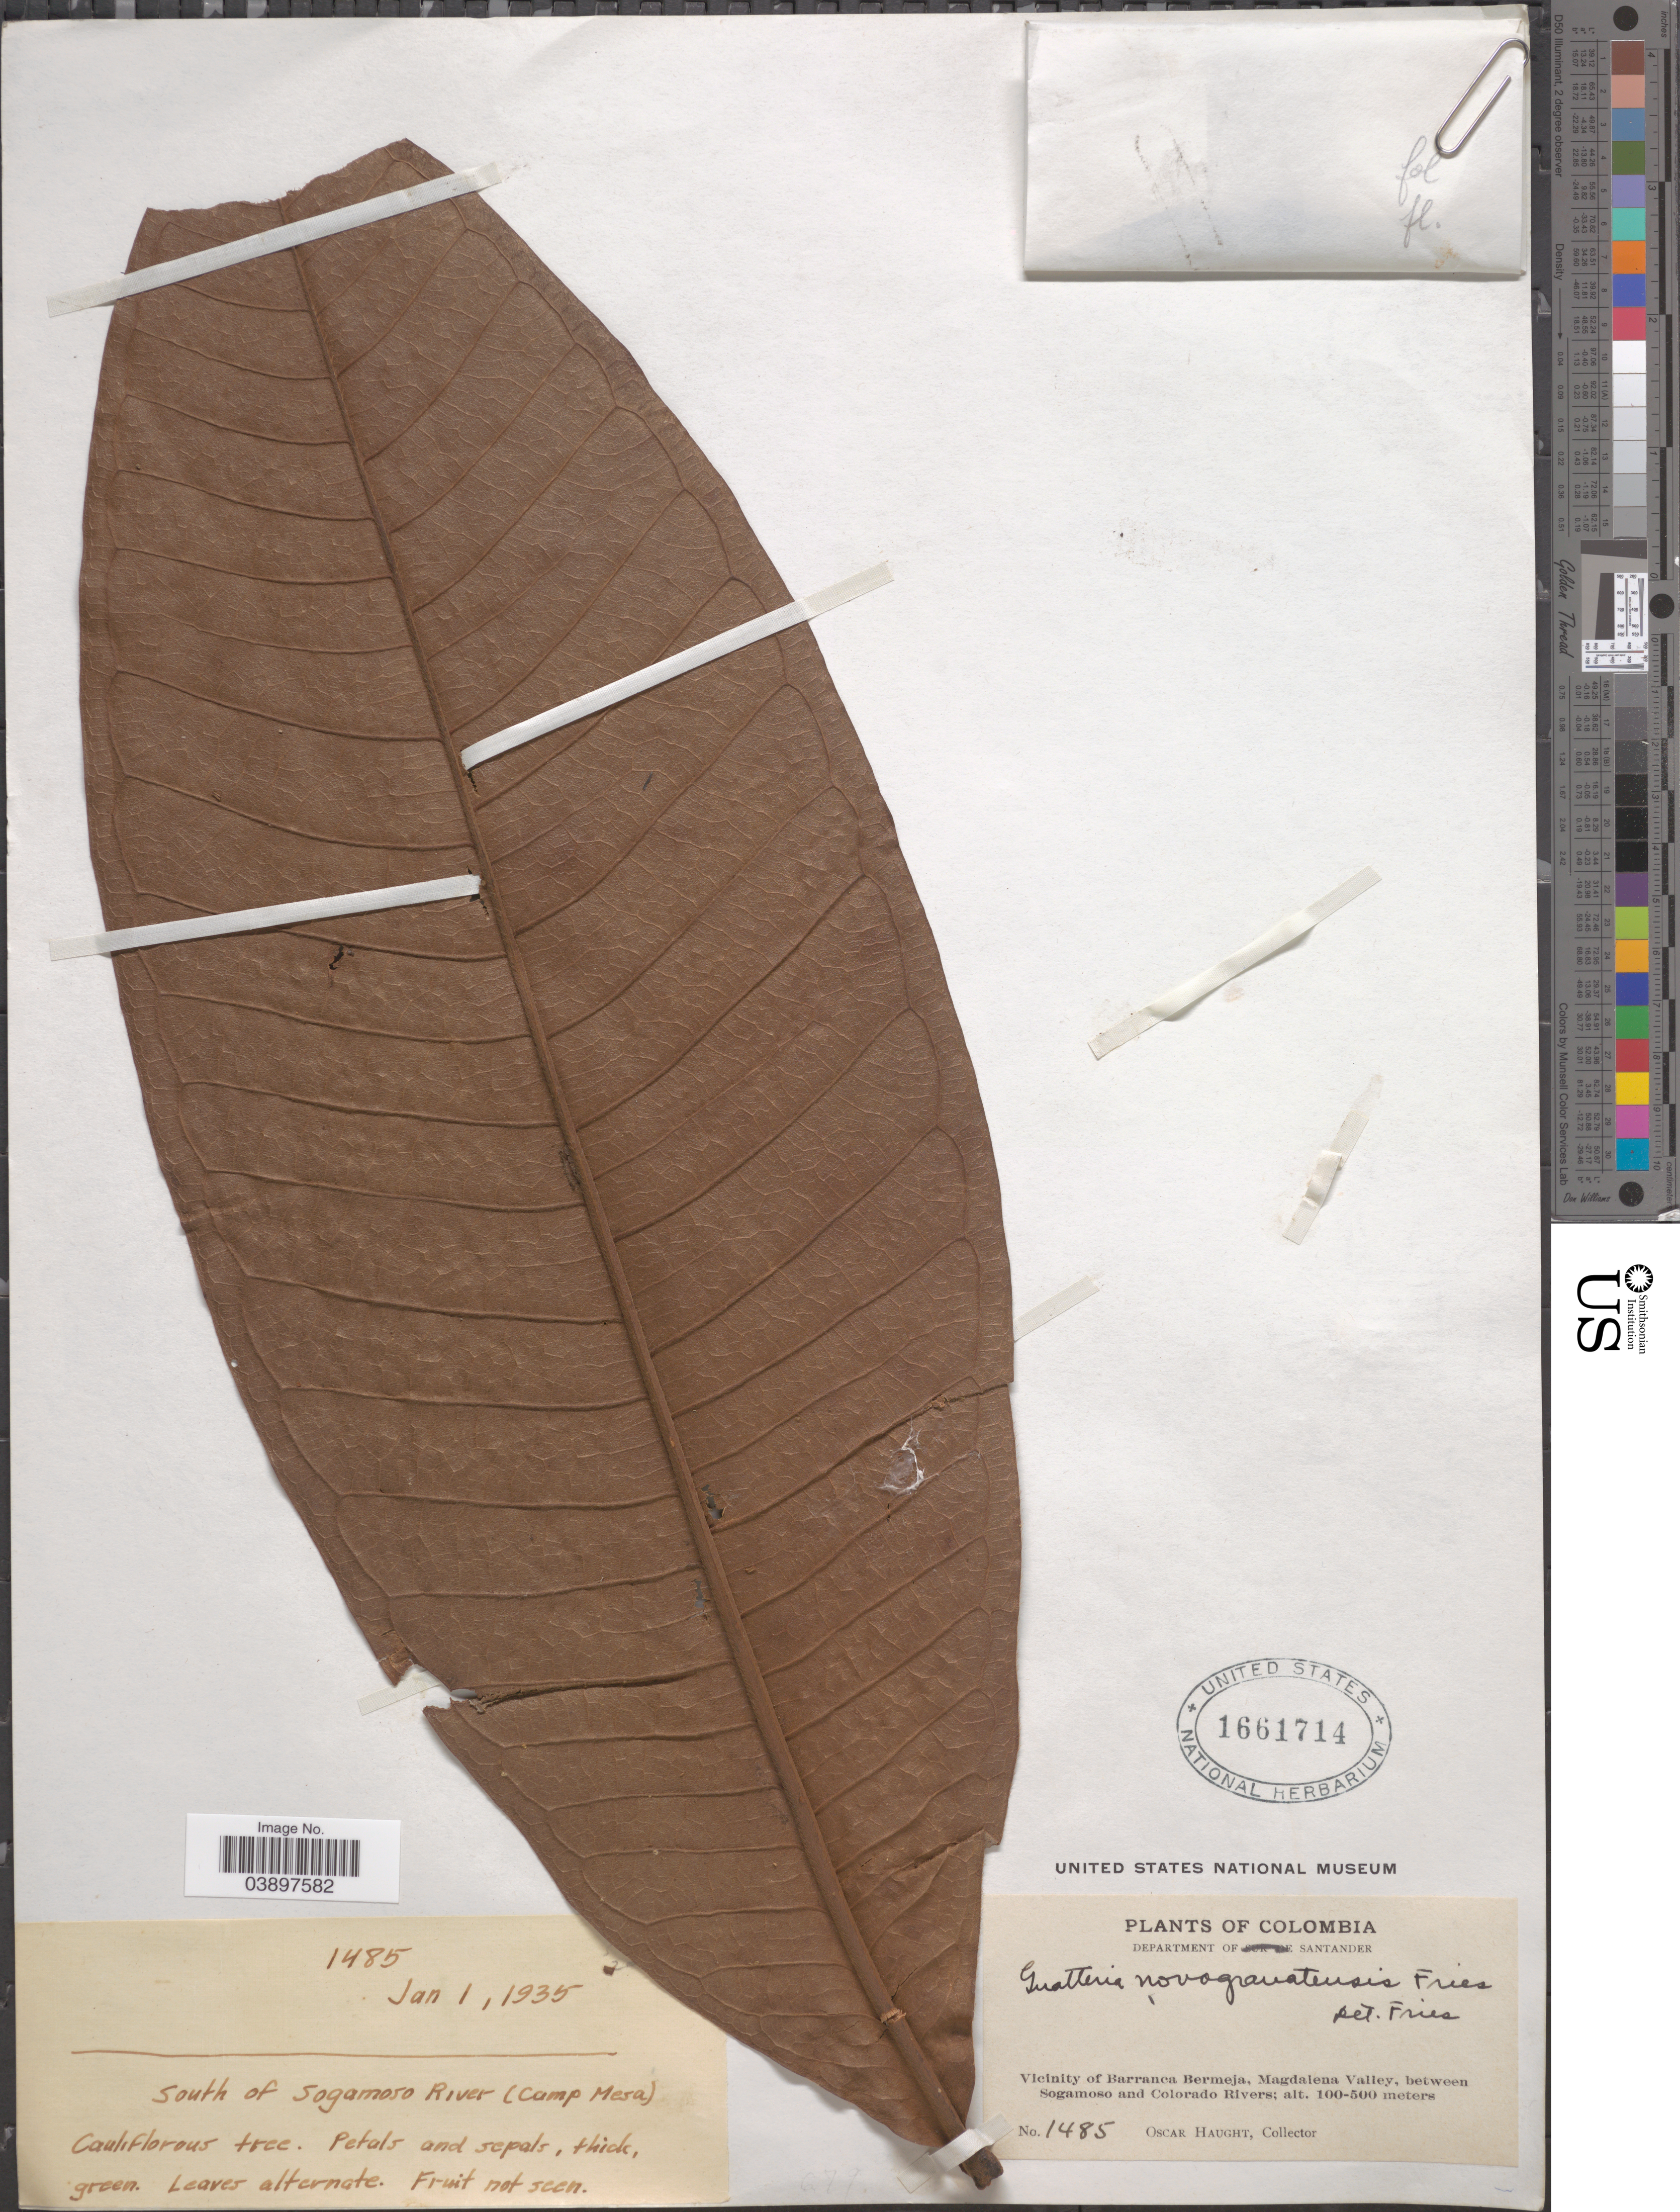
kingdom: Plantae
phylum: Tracheophyta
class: Magnoliopsida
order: Magnoliales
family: Annonaceae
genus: Guatteria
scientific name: Guatteria novogranatensis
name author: R.E. Fr.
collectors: O. L. Haught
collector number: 1485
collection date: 1935-01-01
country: Colombia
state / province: Santander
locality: Department of Santander. Vicinity of Barranca Bermeja, Magdalena Valley, between Sogamoso and Colorado Rivers. South of Sogamoso River (Camp Mesa).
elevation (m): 100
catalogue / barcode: US 1661714